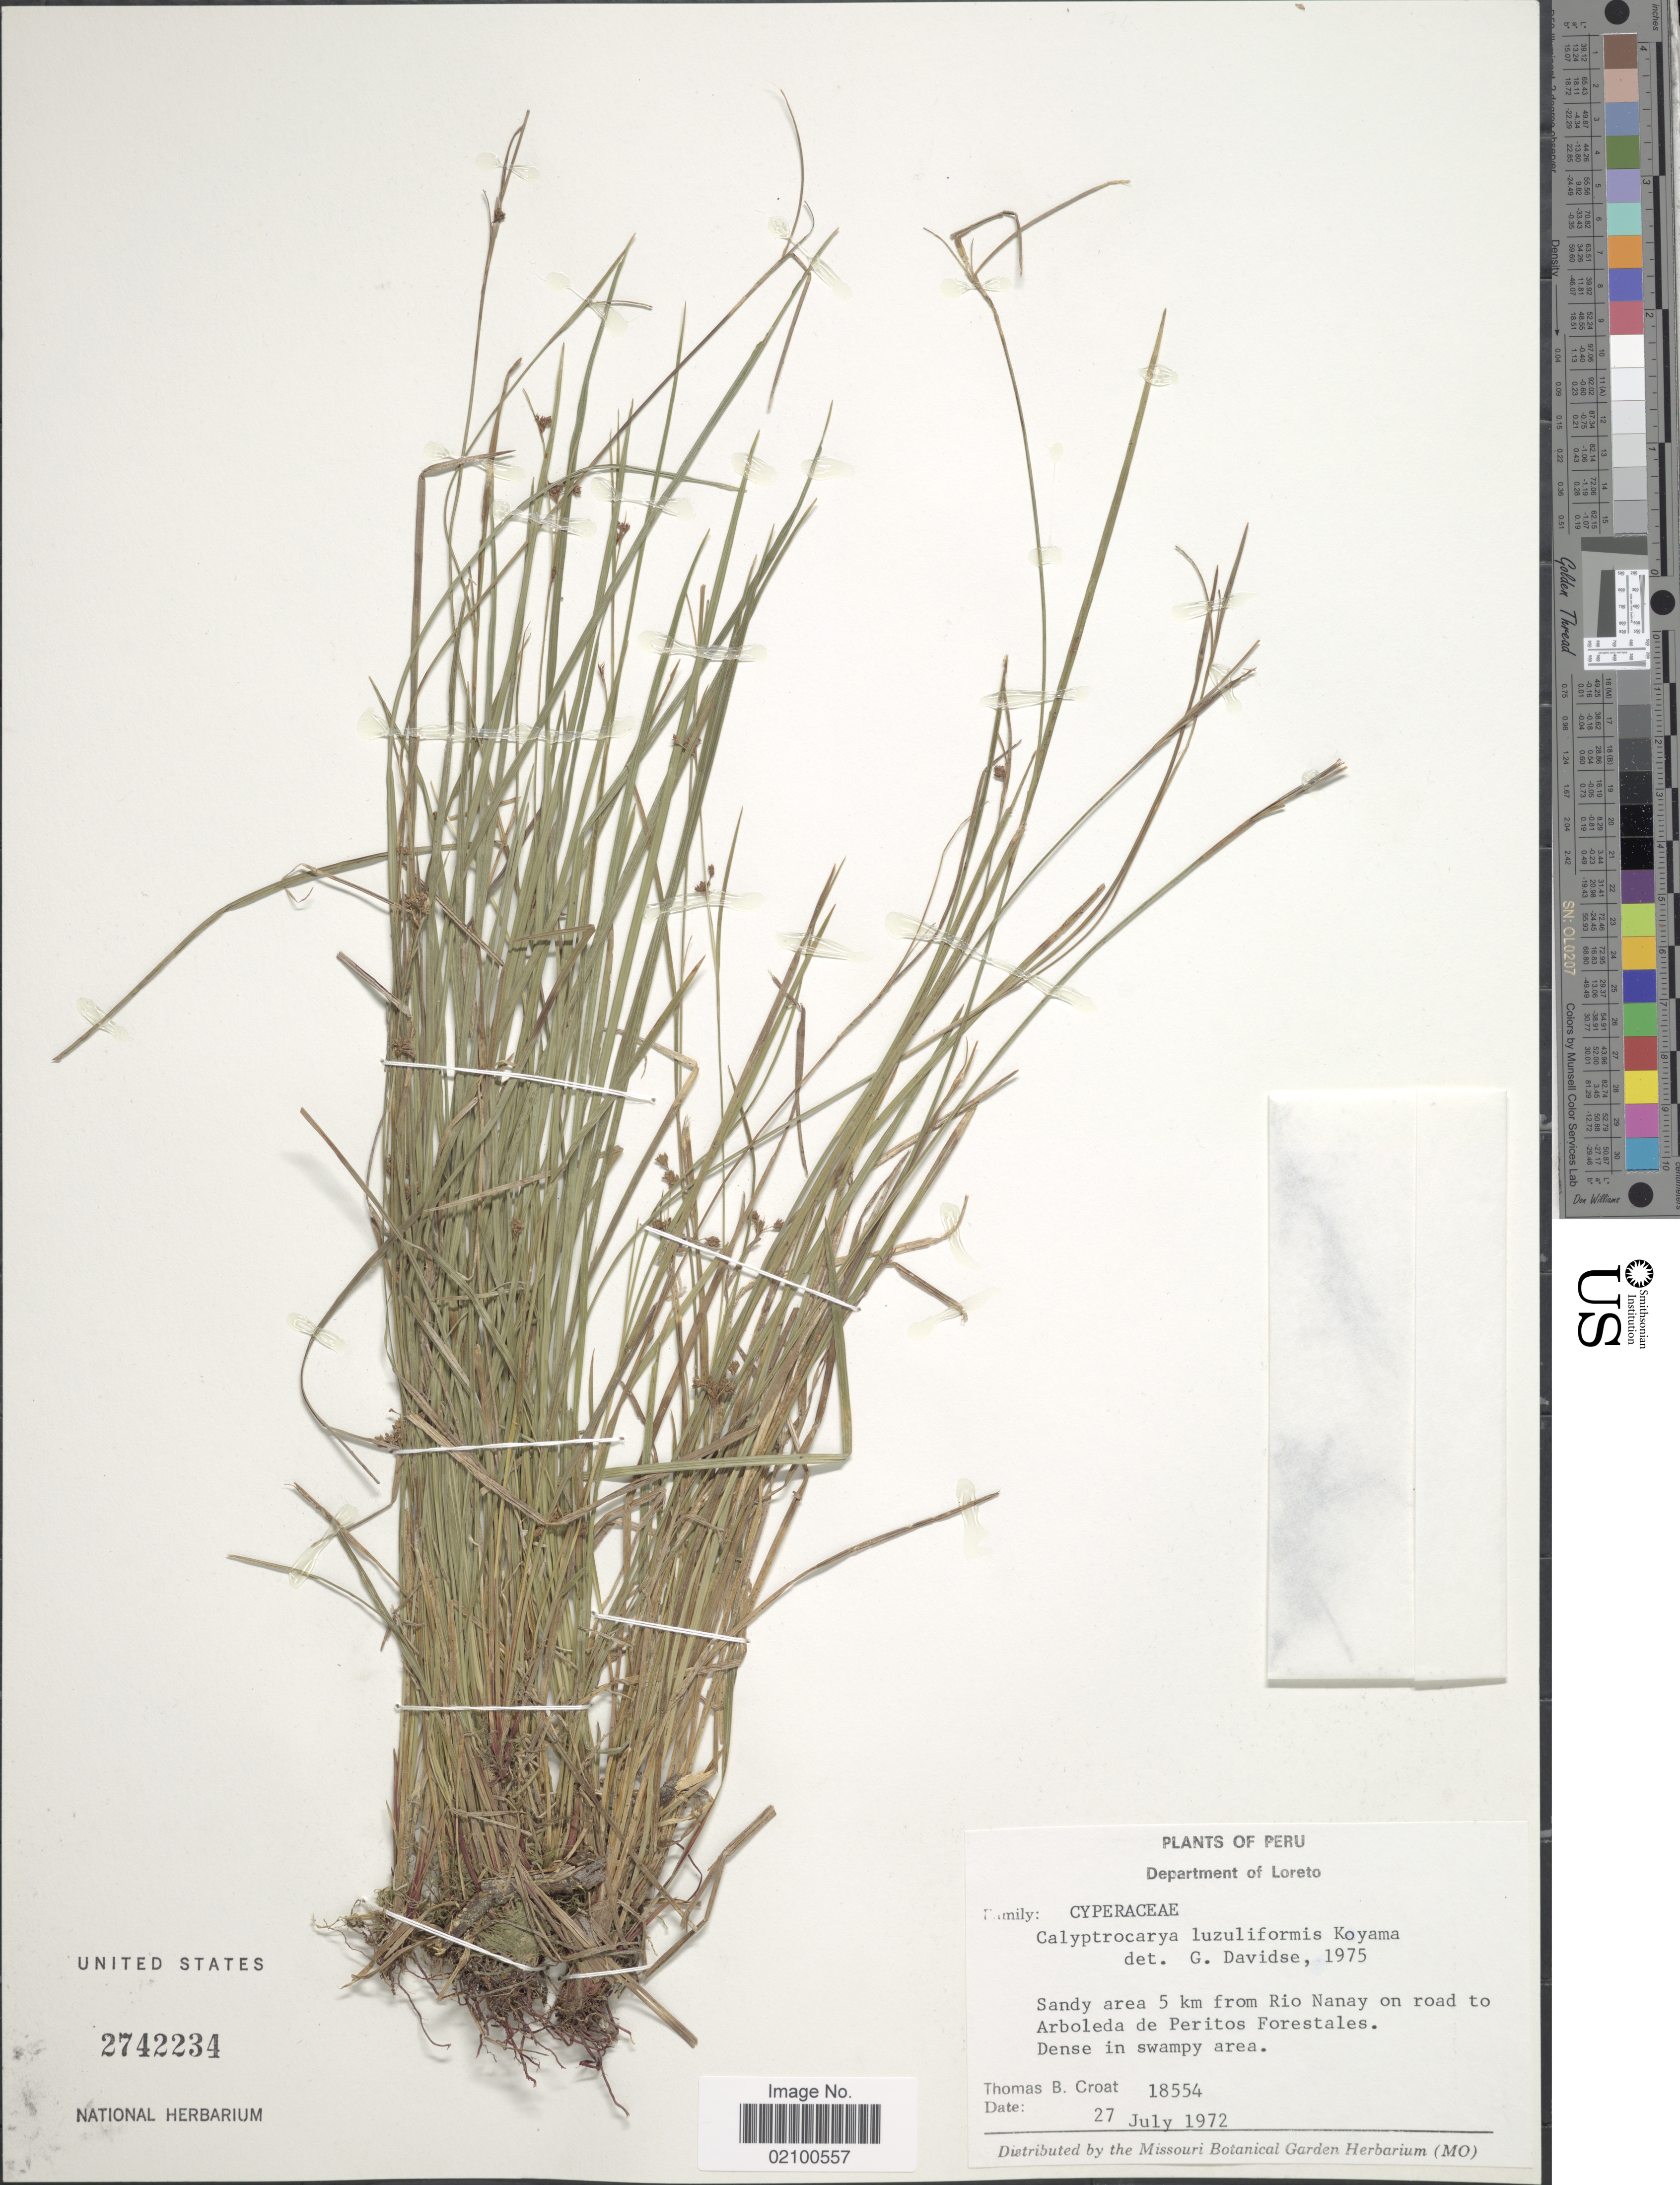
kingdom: Plantae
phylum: Tracheophyta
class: Liliopsida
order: Poales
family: Cyperaceae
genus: Calyptrocarya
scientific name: Calyptrocarya luzuliformis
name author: T. Koyama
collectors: T. B. Croat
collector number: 18554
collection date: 1972-07-27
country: Peru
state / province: Loreto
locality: Department of Loreto. Sandy area 5 km from Rio Nanay on road to Arboleda de Peritos Forestales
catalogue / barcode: US 2742234